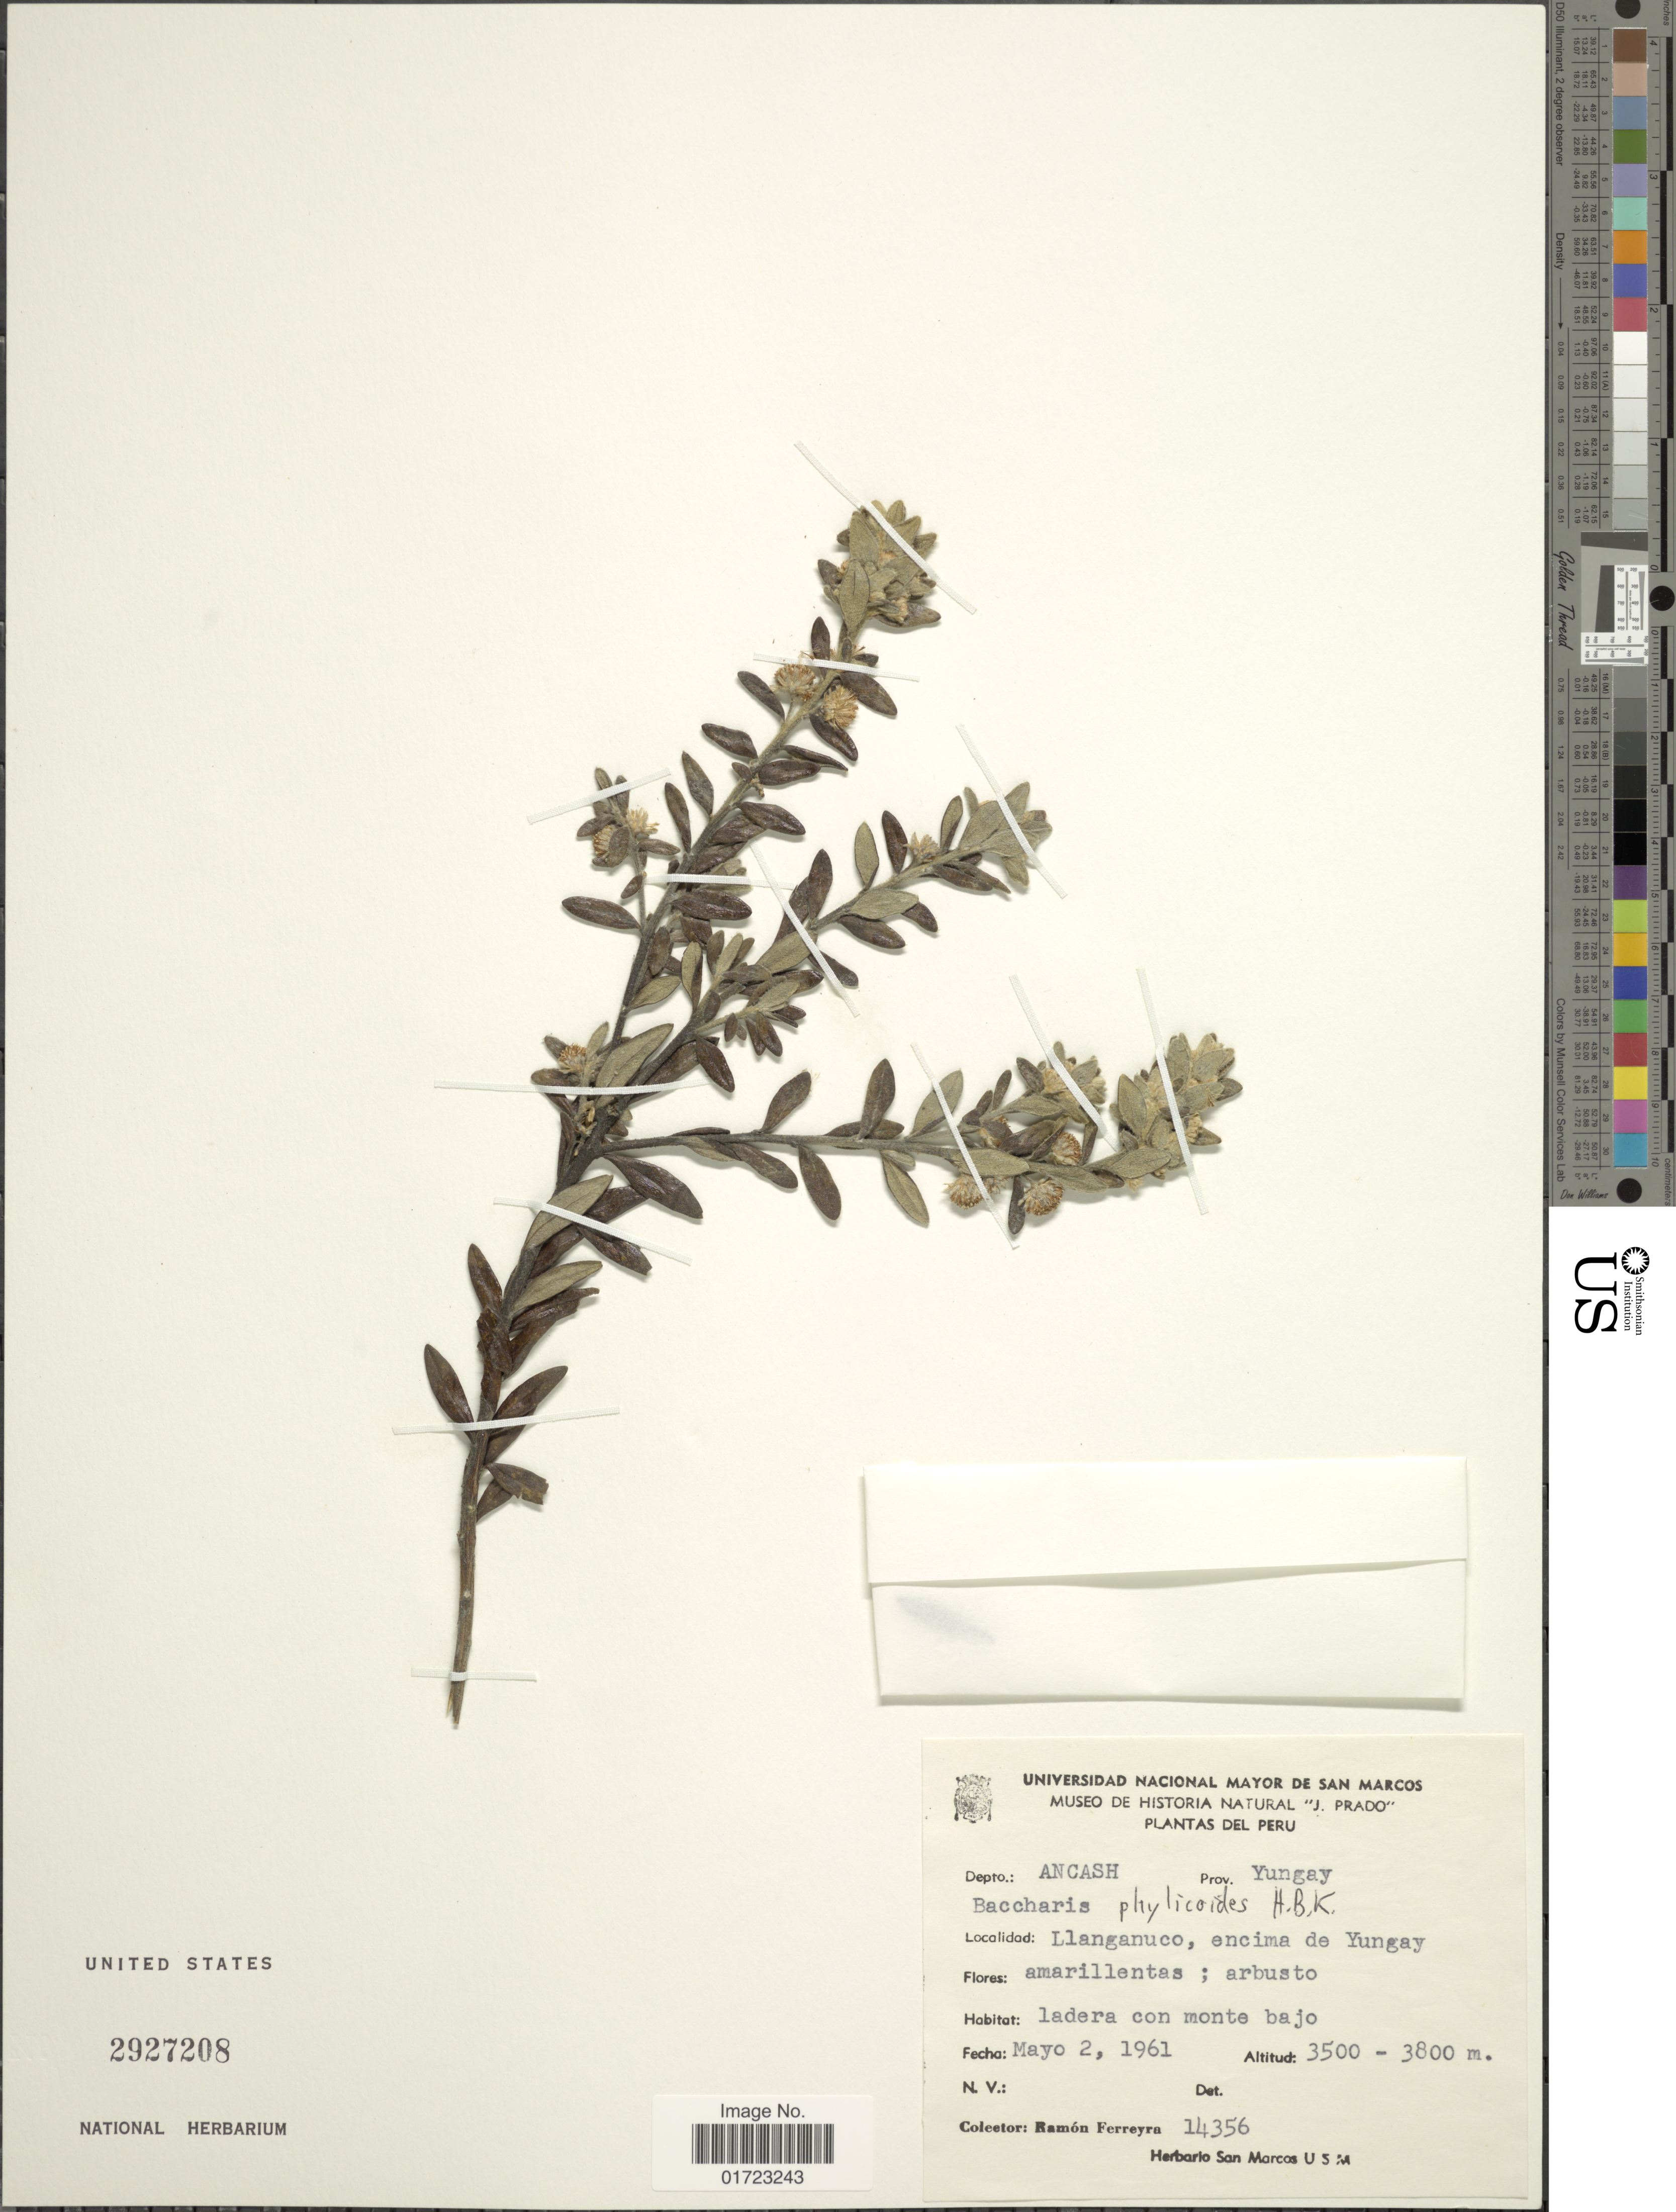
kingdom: Plantae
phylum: Tracheophyta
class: Magnoliopsida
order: Asterales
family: Asteraceae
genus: Baccharis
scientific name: Baccharis phylicoides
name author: Kunth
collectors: R. A. Ferreyra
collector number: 14356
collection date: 1961-05-02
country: Peru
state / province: Ancash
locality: Depto.: Ancash, Prov. Yungay. Llanganuco, encima de Yungay.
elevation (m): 3500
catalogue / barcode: US 2927208